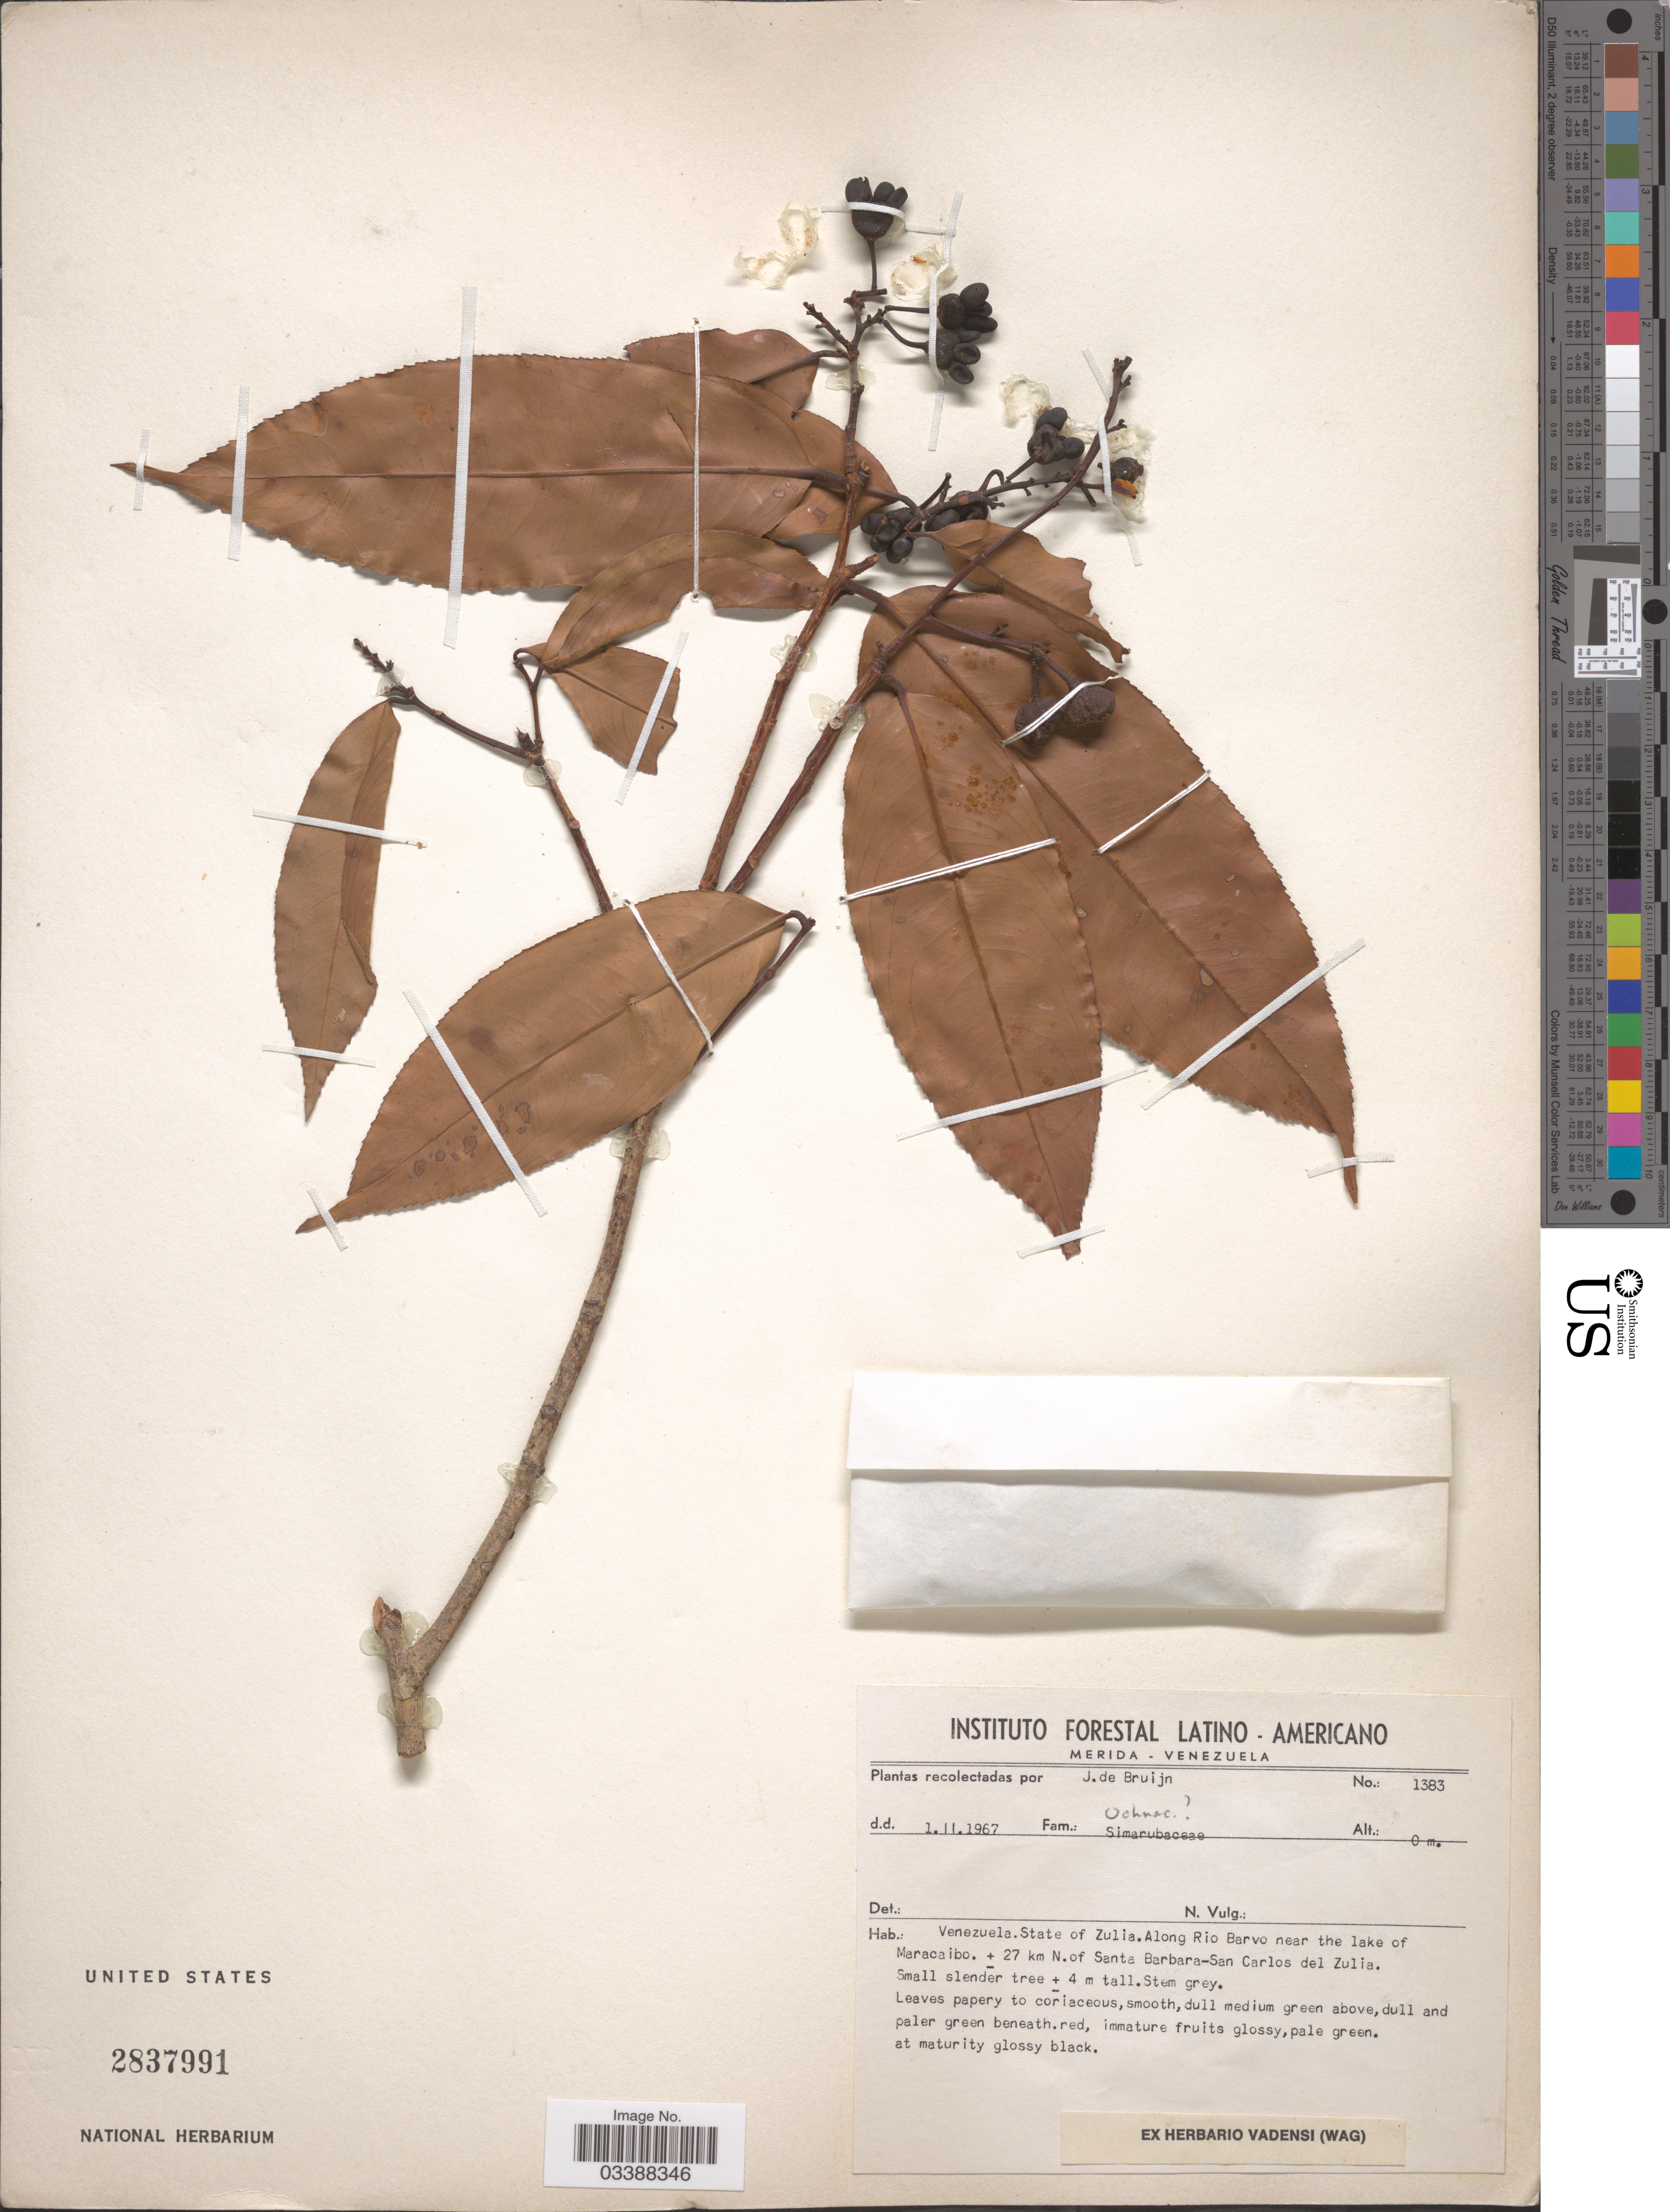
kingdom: Plantae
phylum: Tracheophyta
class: Magnoliopsida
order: Malpighiales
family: Ochnaceae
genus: Ouratea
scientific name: Ouratea sp.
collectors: J. Bruijn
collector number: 1383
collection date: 1967-11-01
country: Venezuela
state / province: Zulia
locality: Along Rio Barvo near the lake of Maracaibo, ± 27 km N. of Santa Barbara-San Carlos del Zulia.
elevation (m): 0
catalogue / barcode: US 2837991